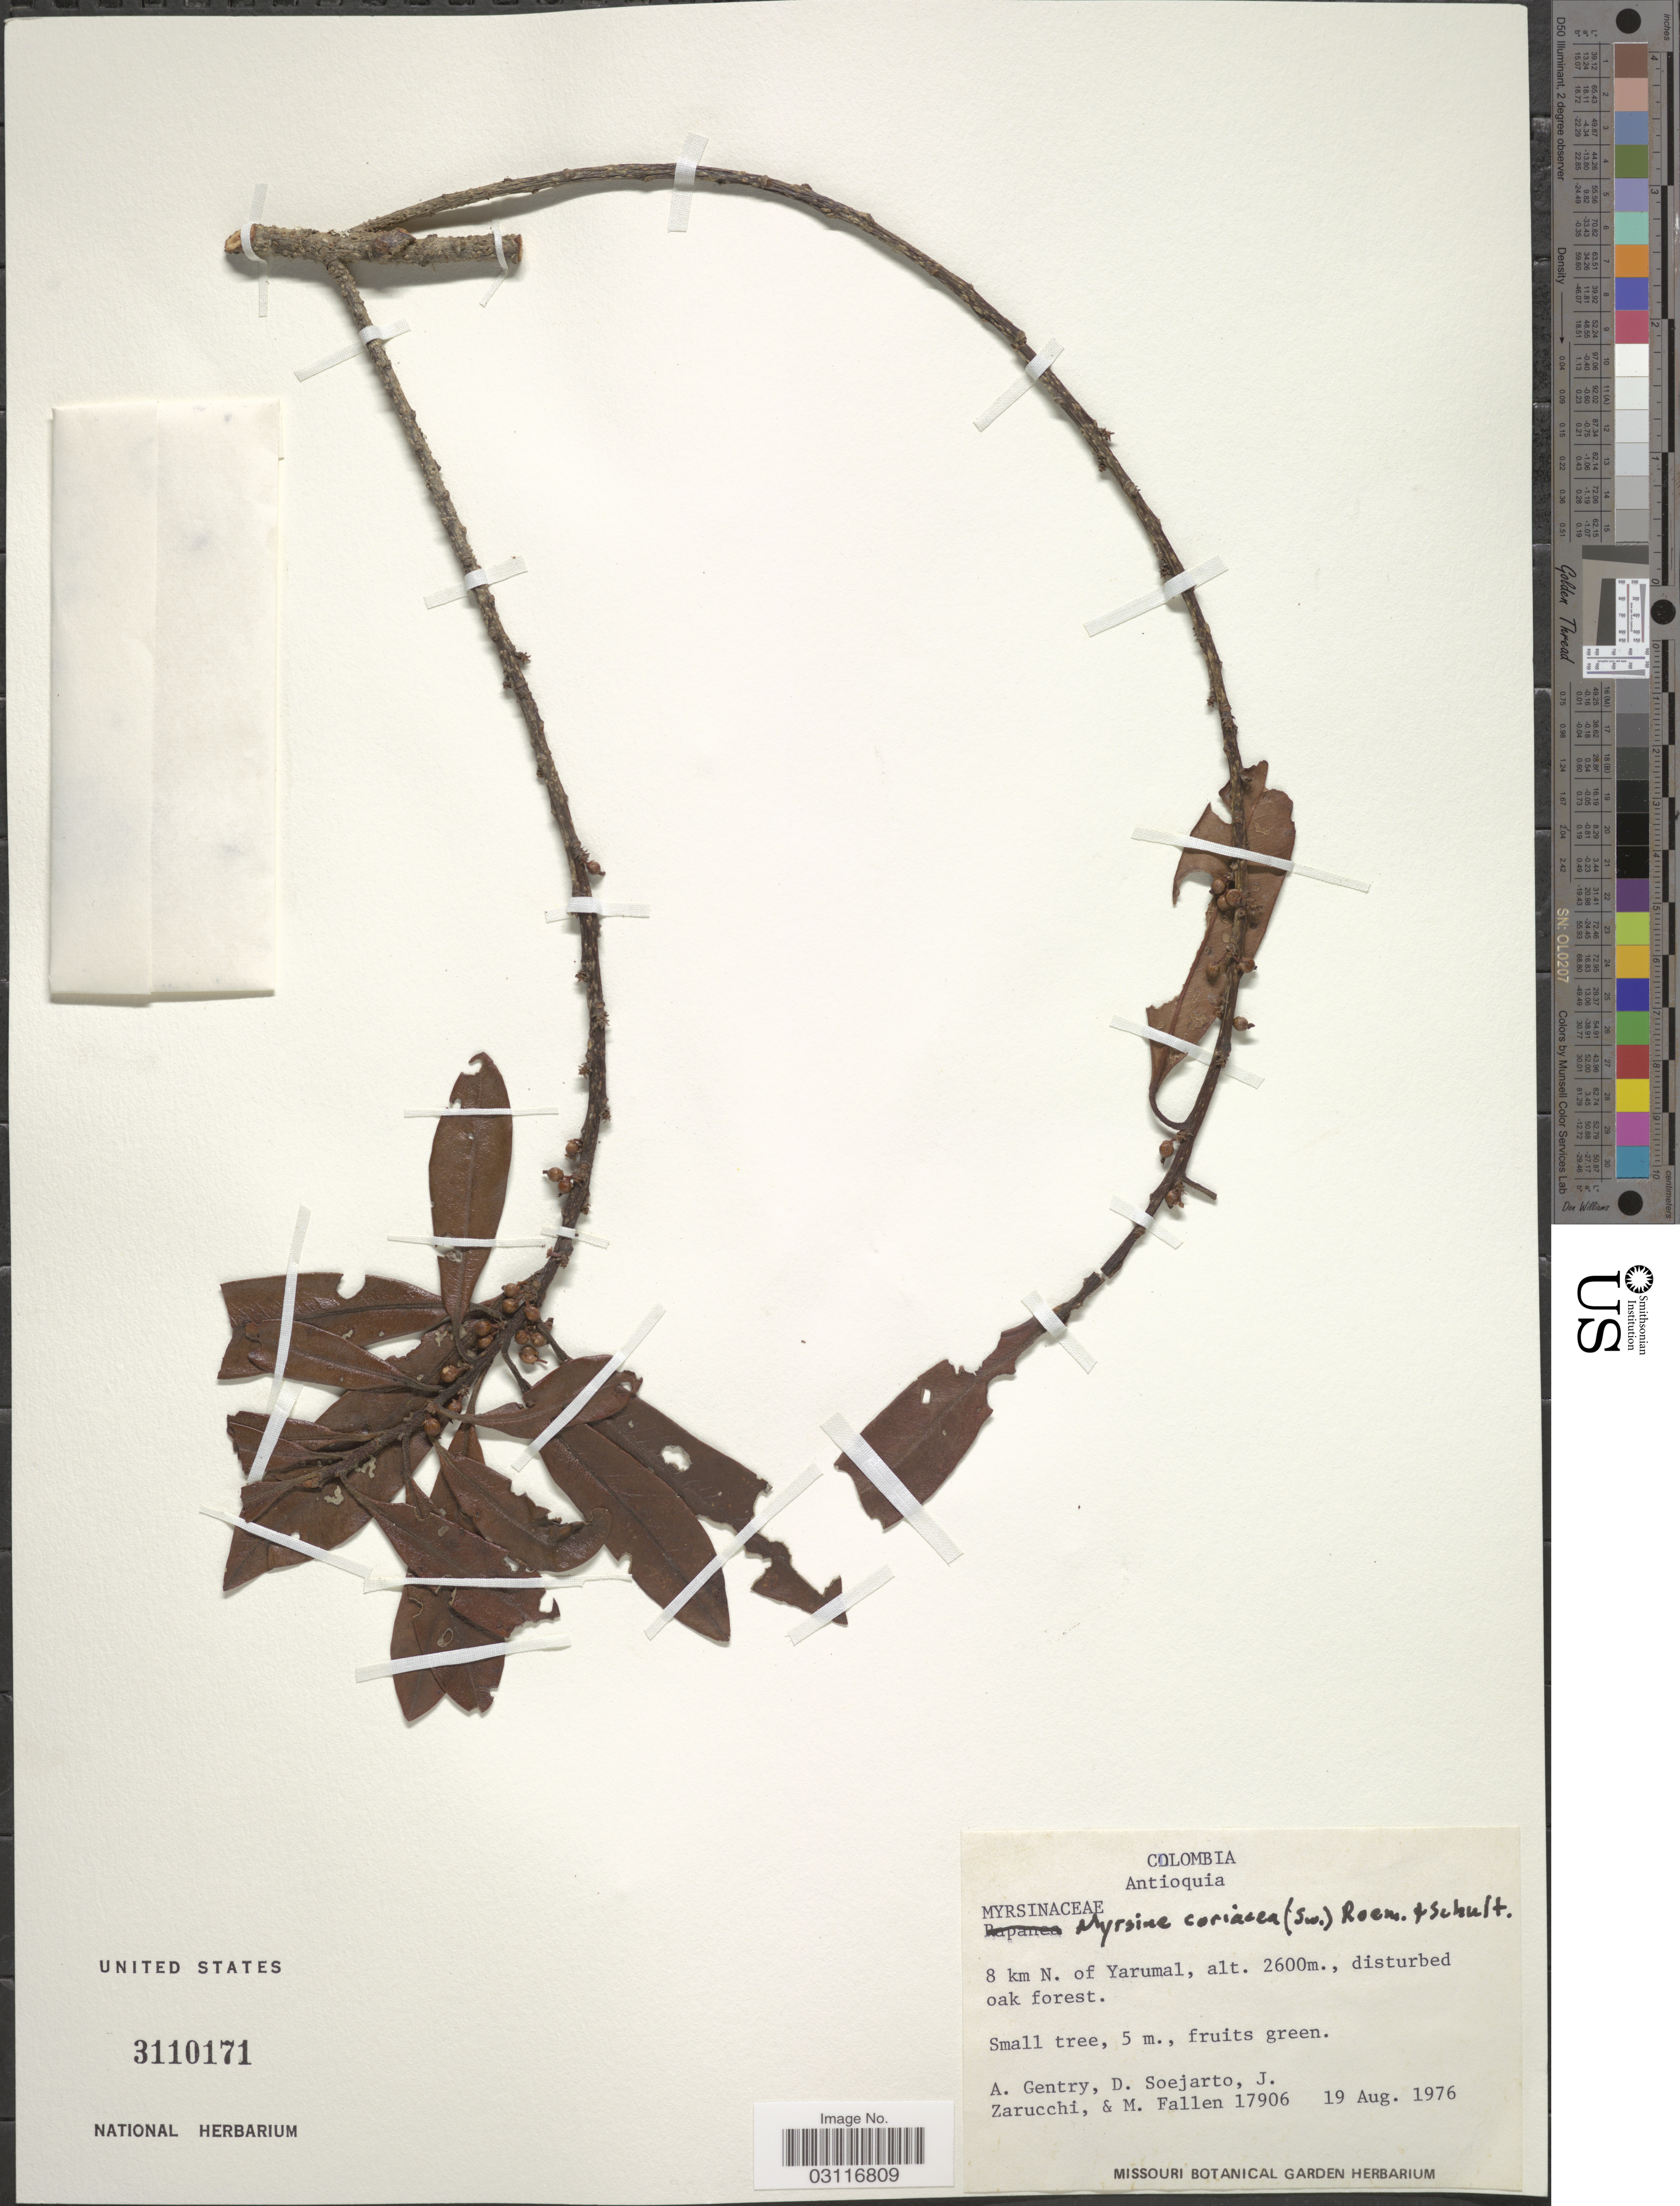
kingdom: Plantae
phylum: Tracheophyta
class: Magnoliopsida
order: Ericales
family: Primulaceae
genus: Myrsine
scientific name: Myrsine coriacea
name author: (Sw.) R. Br. ex Roem. & Schult.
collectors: A. H. Gentry, D. Soejarto, J. L. Zarucchi & M. Fallen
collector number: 17906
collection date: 1976-08-19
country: Colombia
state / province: Antioquia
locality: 8 km N. of Yarumal.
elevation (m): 2600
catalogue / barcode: US 3110171